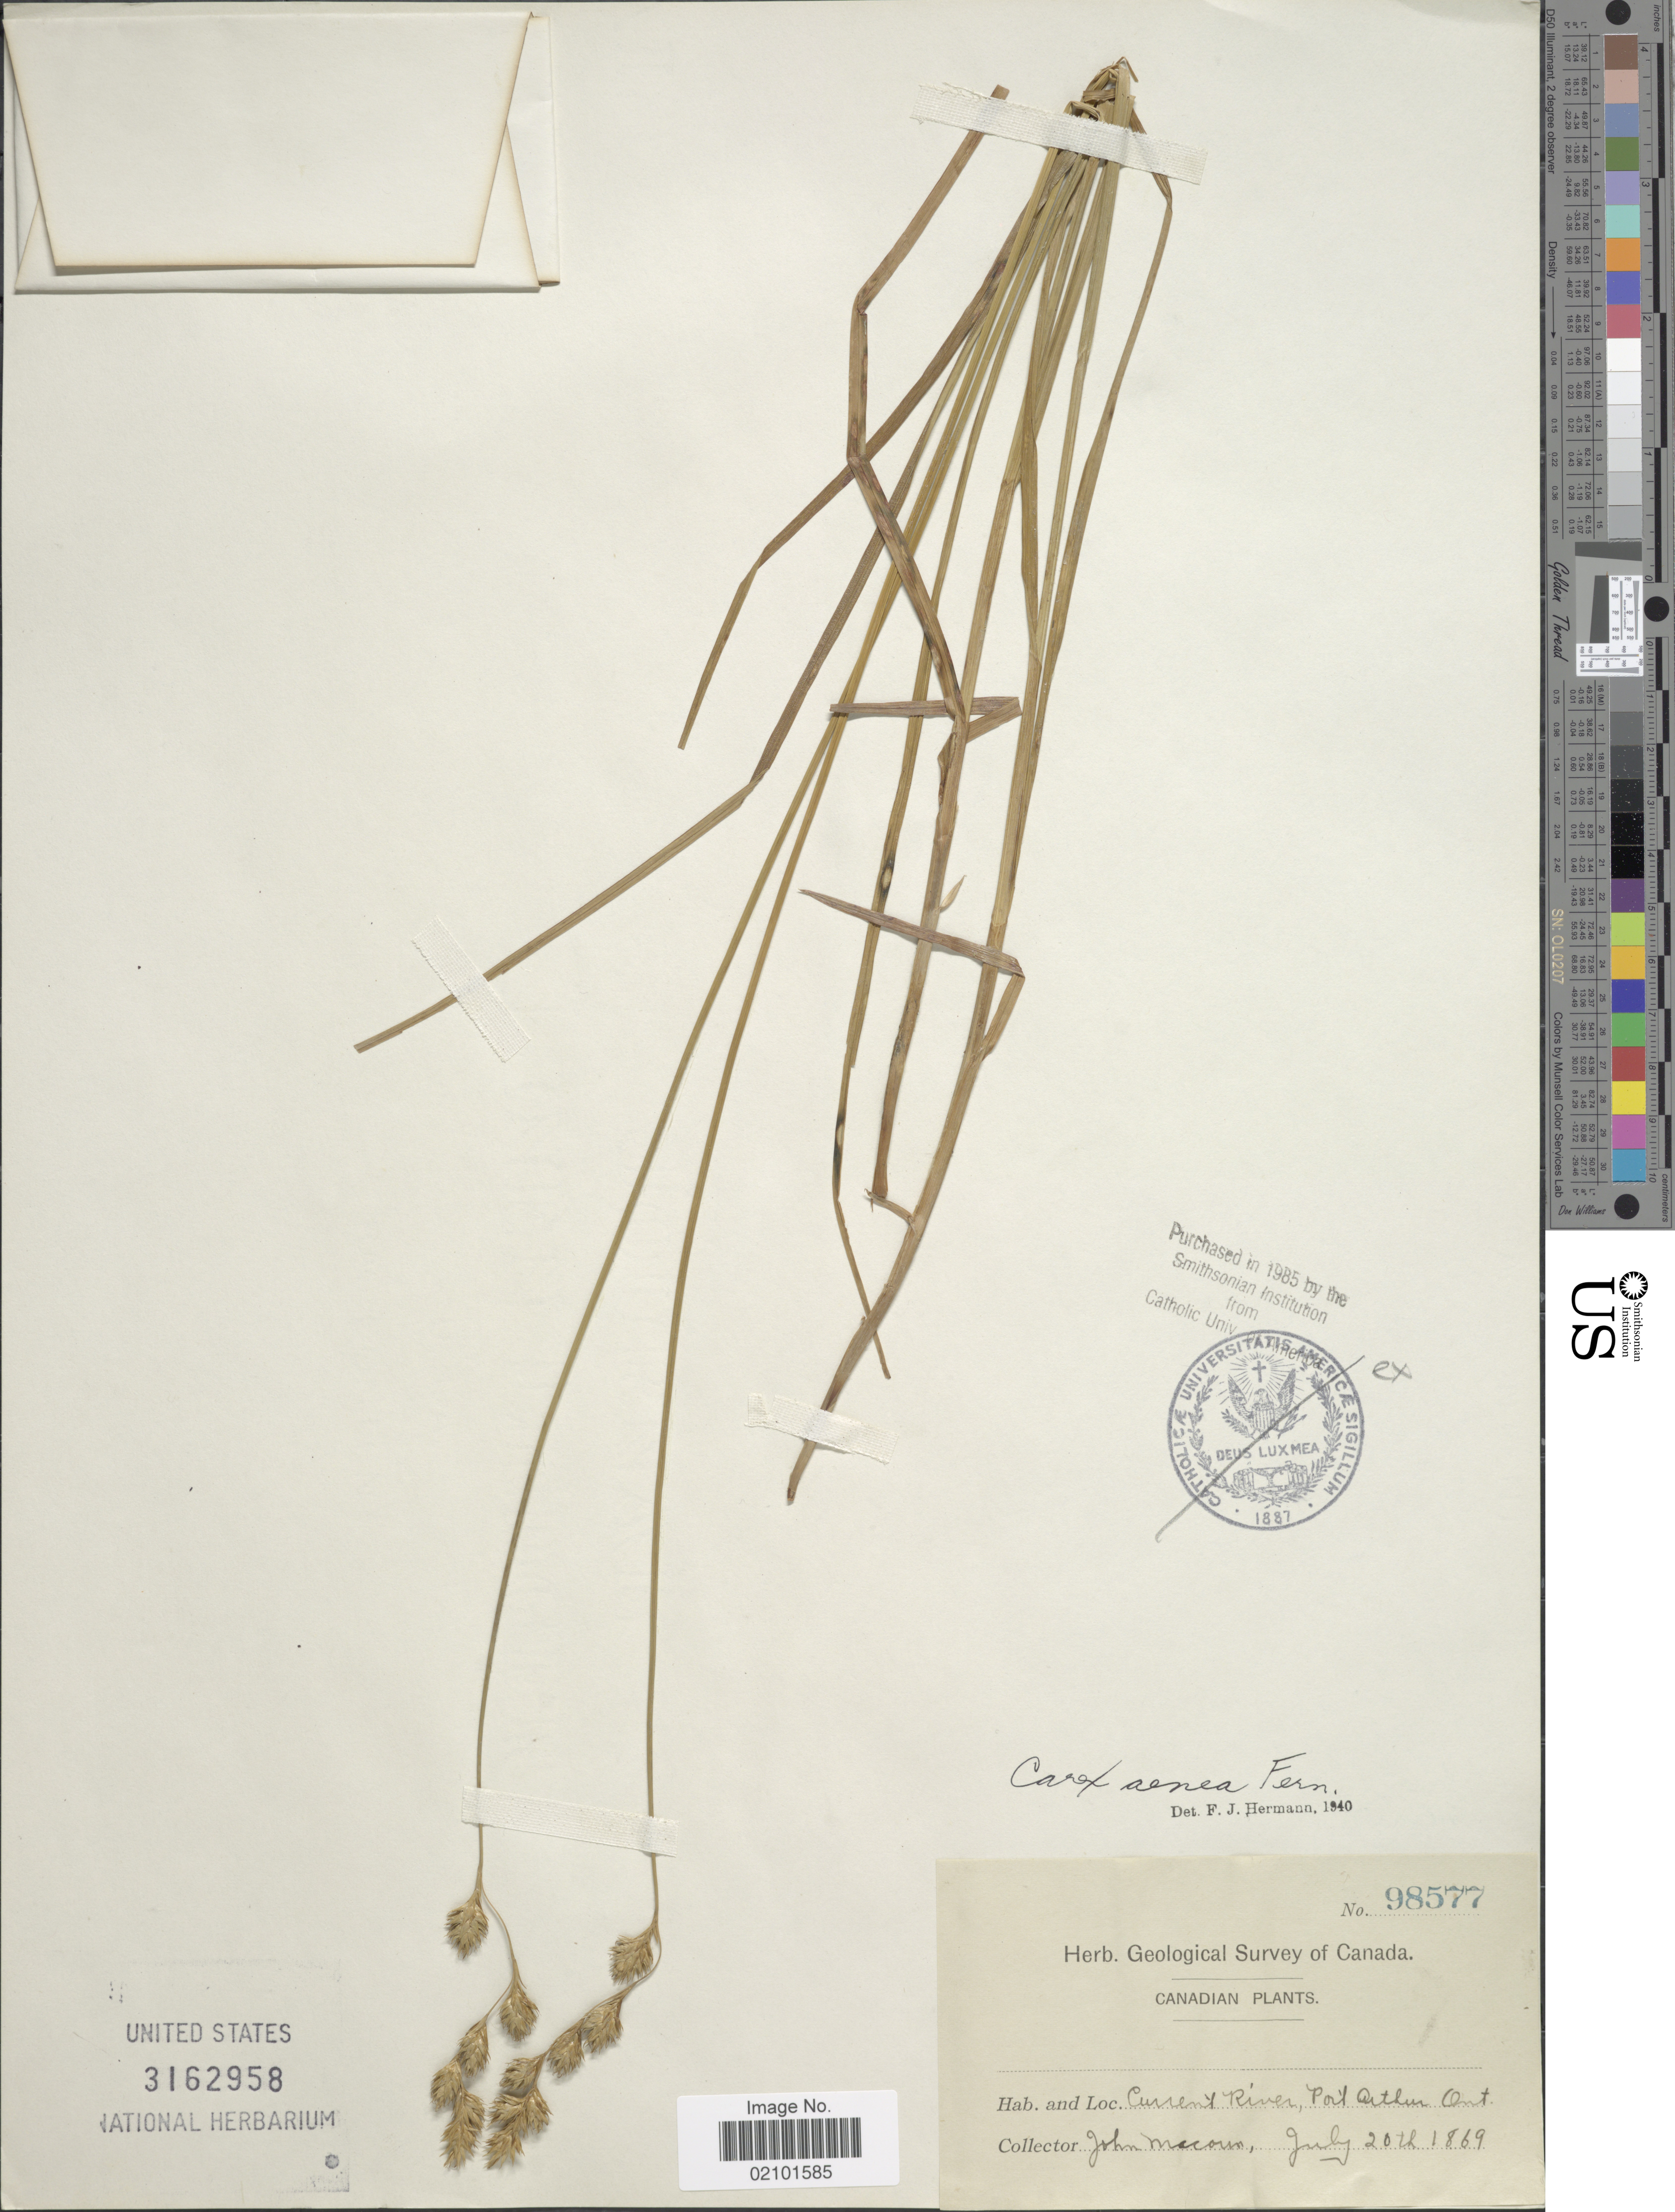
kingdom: Plantae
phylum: Tracheophyta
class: Liliopsida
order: Poales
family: Cyperaceae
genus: Carex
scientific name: Carex foenea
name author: Willd.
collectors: J. Macoun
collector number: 98577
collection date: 1869-07-20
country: Canada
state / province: Ontario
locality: Current River, Port Arthur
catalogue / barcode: US 3162958